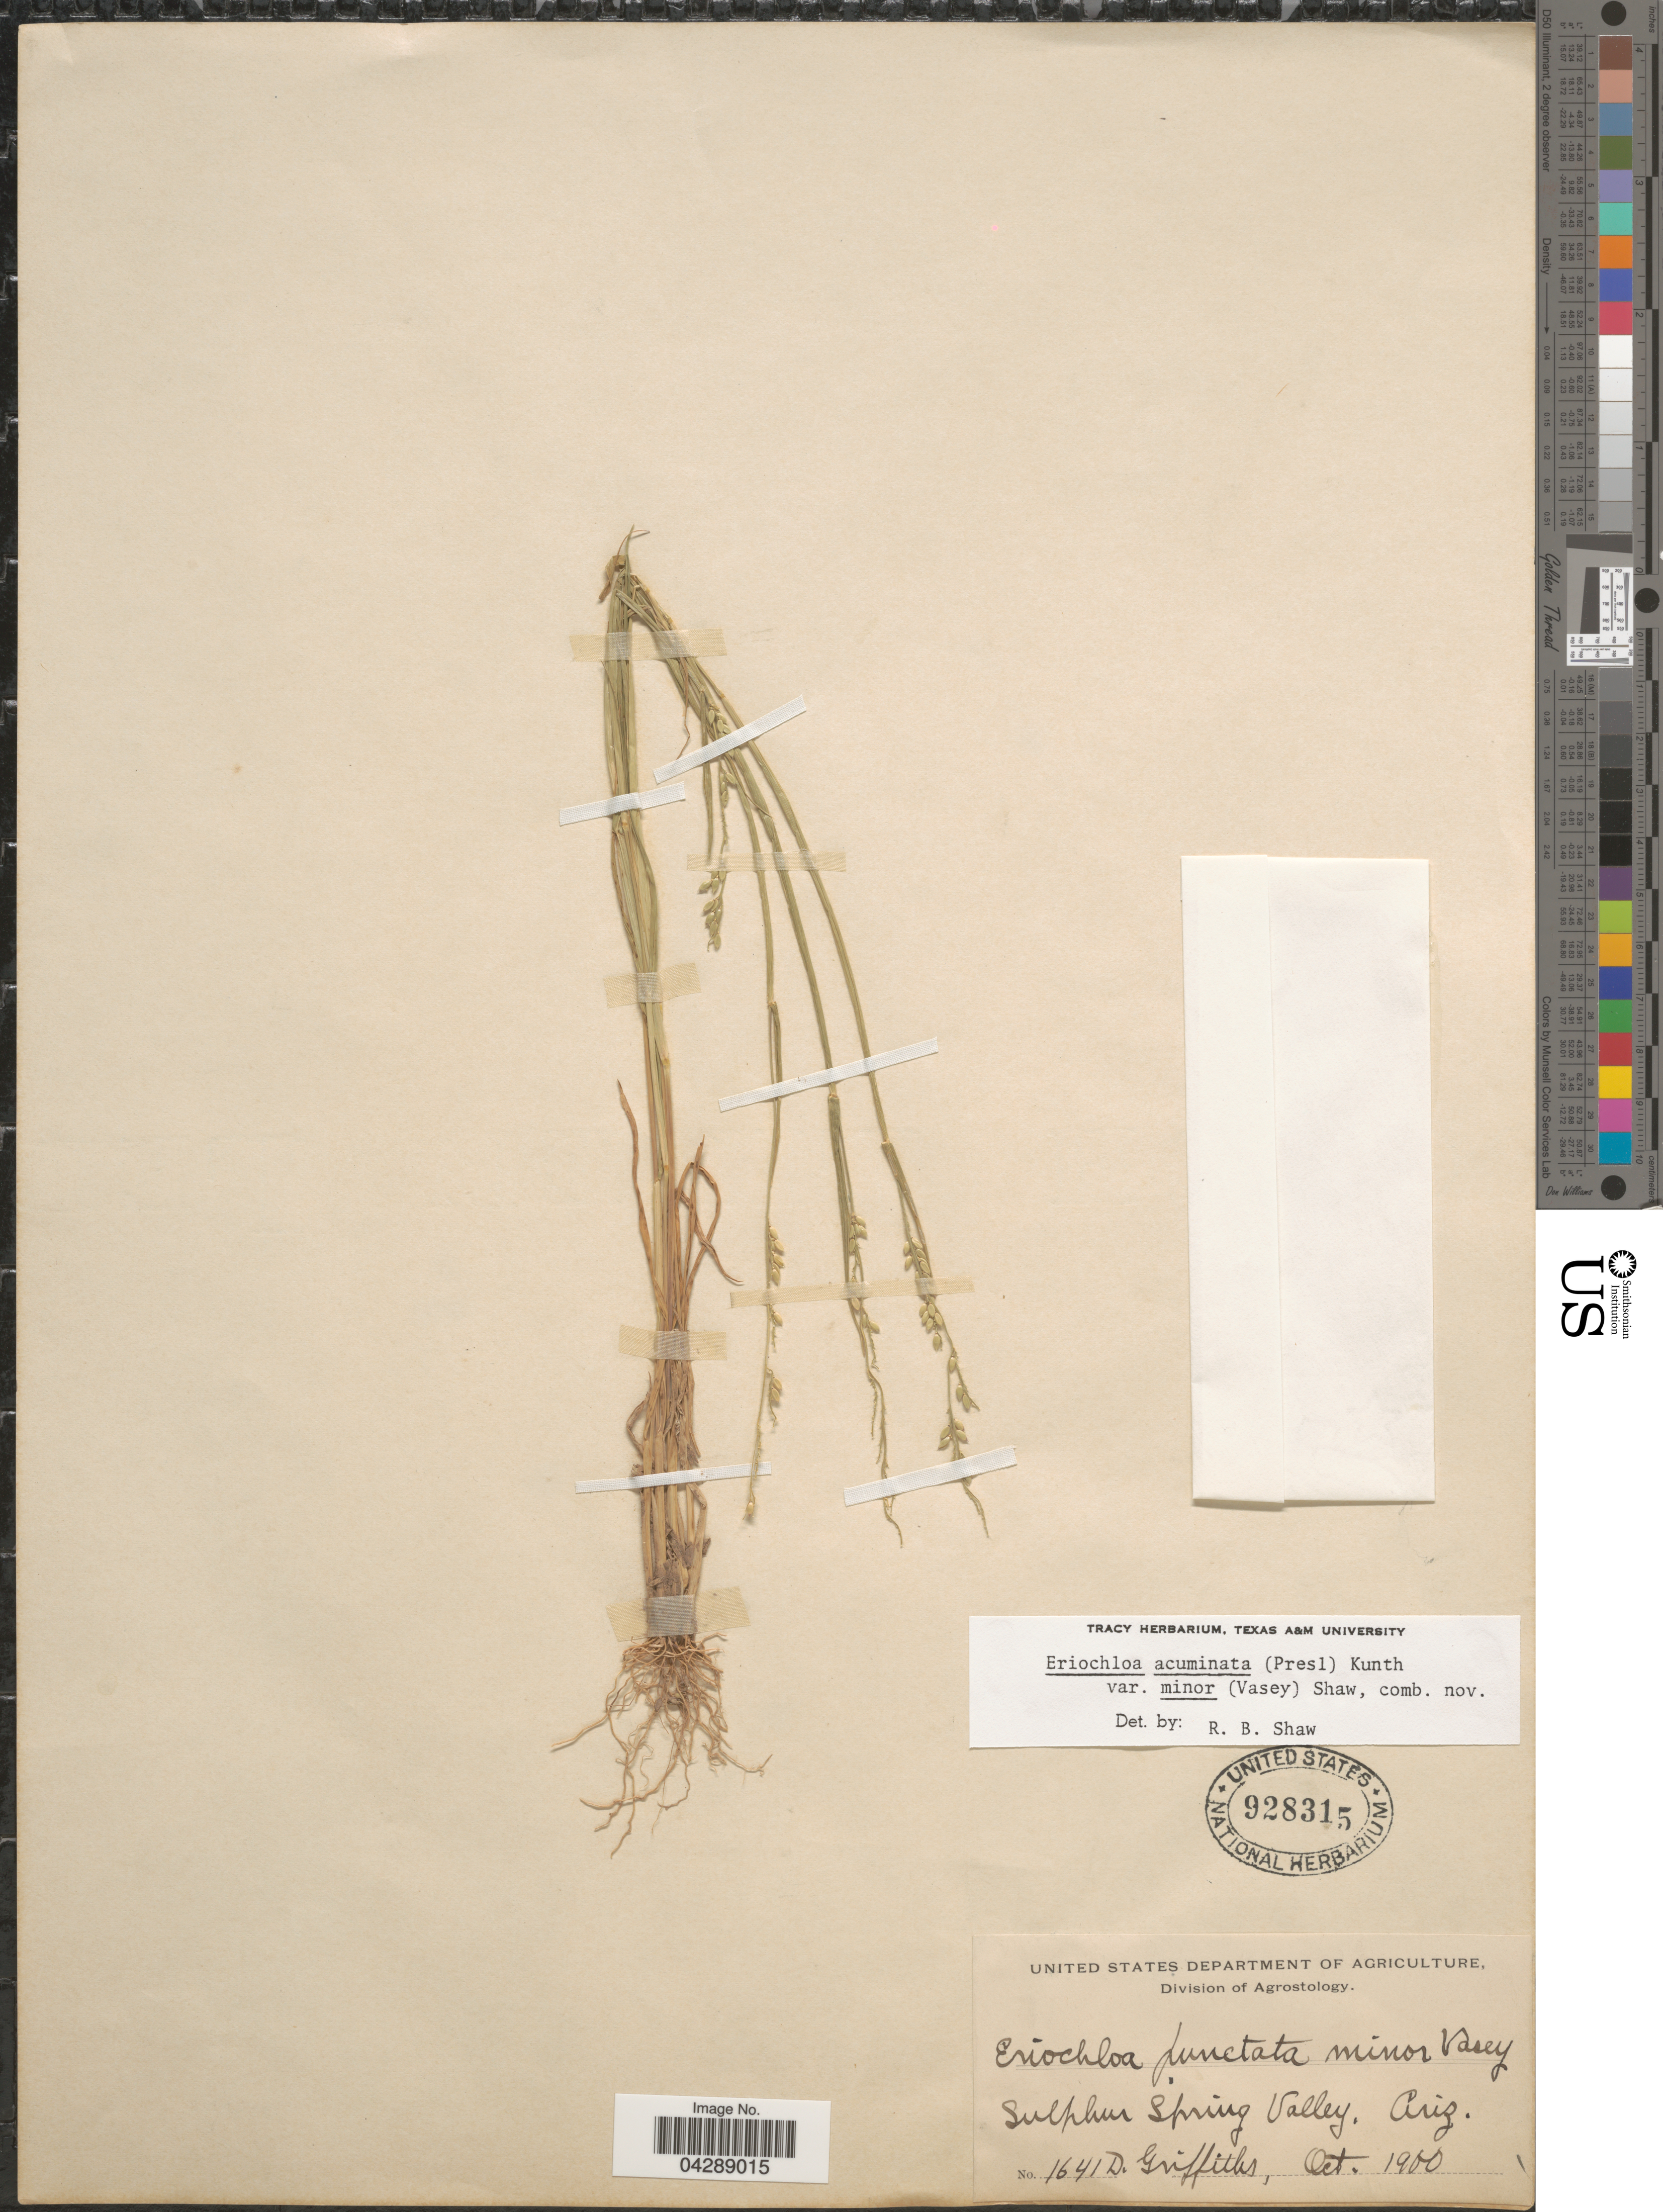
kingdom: Plantae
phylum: Tracheophyta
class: Liliopsida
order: Poales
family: Poaceae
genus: Eriochloa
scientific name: Eriochloa acuminata var. minor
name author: (Vasey) R.B. Shaw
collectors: -- Griffiths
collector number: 1641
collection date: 1900-10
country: United States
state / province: Arizona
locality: Sulphur Spring Valley.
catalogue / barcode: US 928315